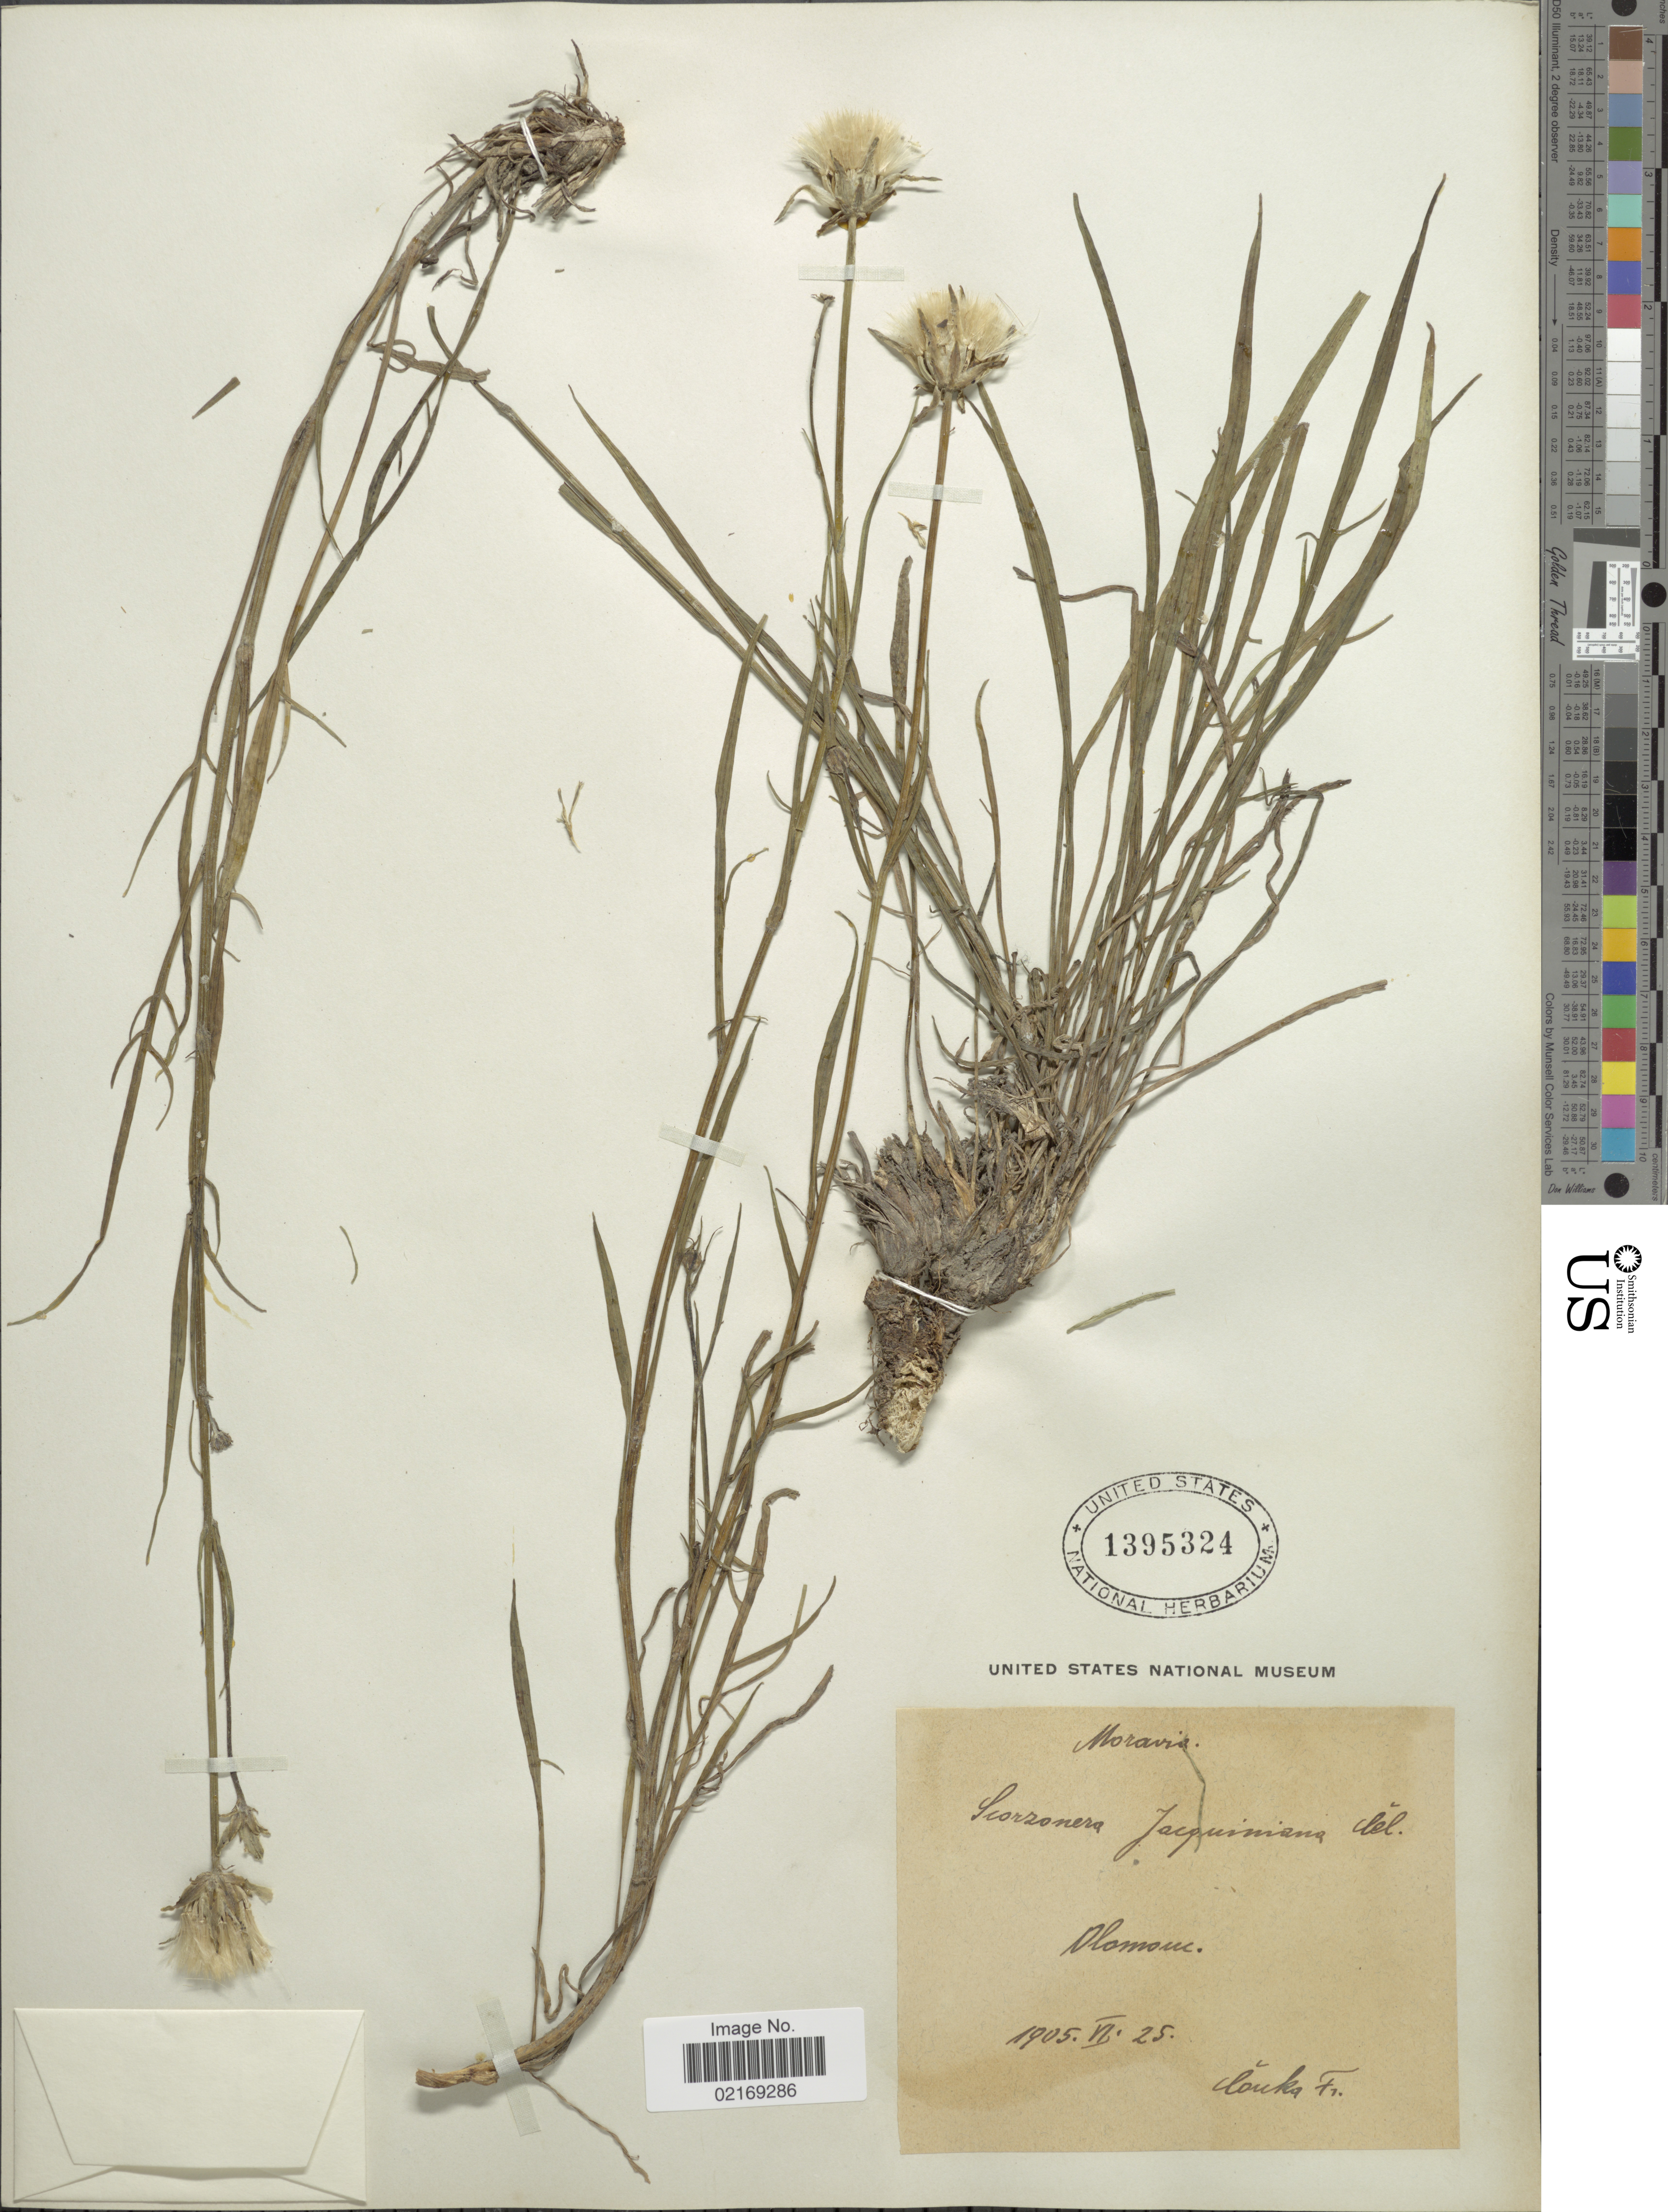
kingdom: Plantae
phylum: Tracheophyta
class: Magnoliopsida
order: Asterales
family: Asteraceae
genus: Podospermum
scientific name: Podospermum canum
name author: C.A. Mey.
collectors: Couka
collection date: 1905-06-25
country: Czechia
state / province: Olomouc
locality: Moravis.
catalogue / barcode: US 1395324